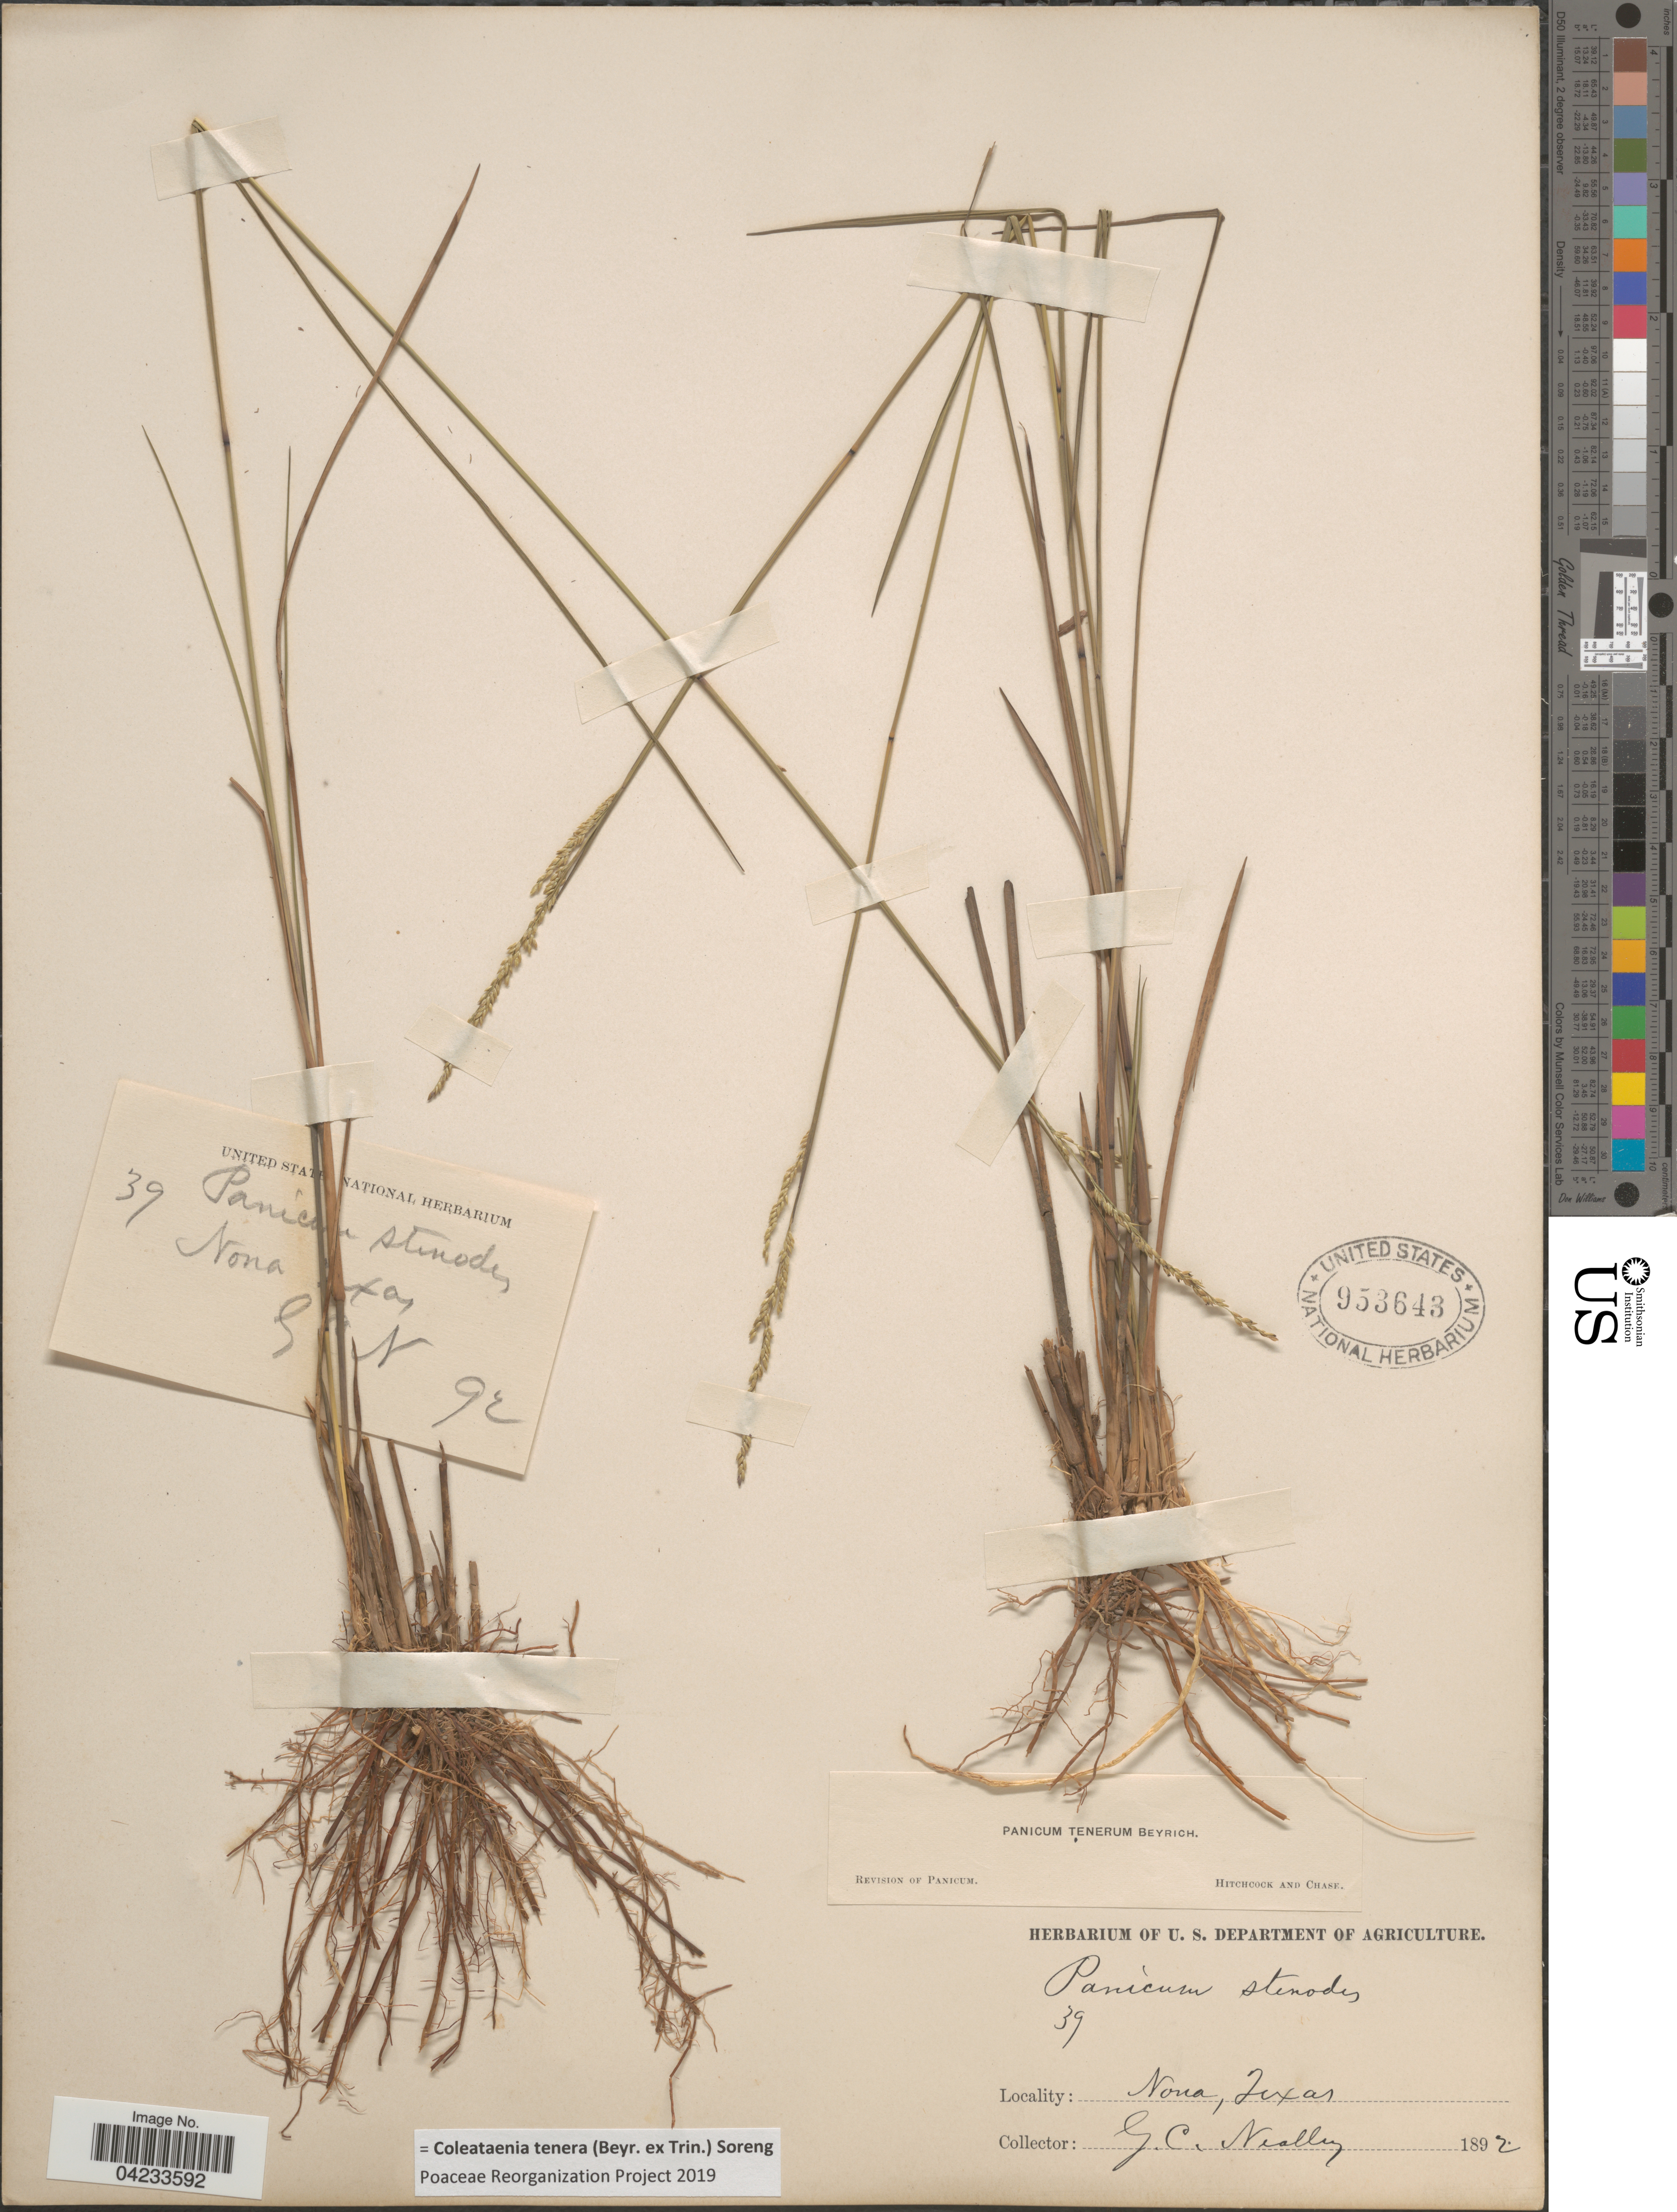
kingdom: Plantae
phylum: Tracheophyta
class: Liliopsida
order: Poales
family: Poaceae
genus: Coleataenia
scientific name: Coleataenia tenera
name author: (Beyr. ex Trin.) Soreng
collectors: G. C. Nealley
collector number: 39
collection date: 1892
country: United States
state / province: Texas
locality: Nona.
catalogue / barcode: US 953643